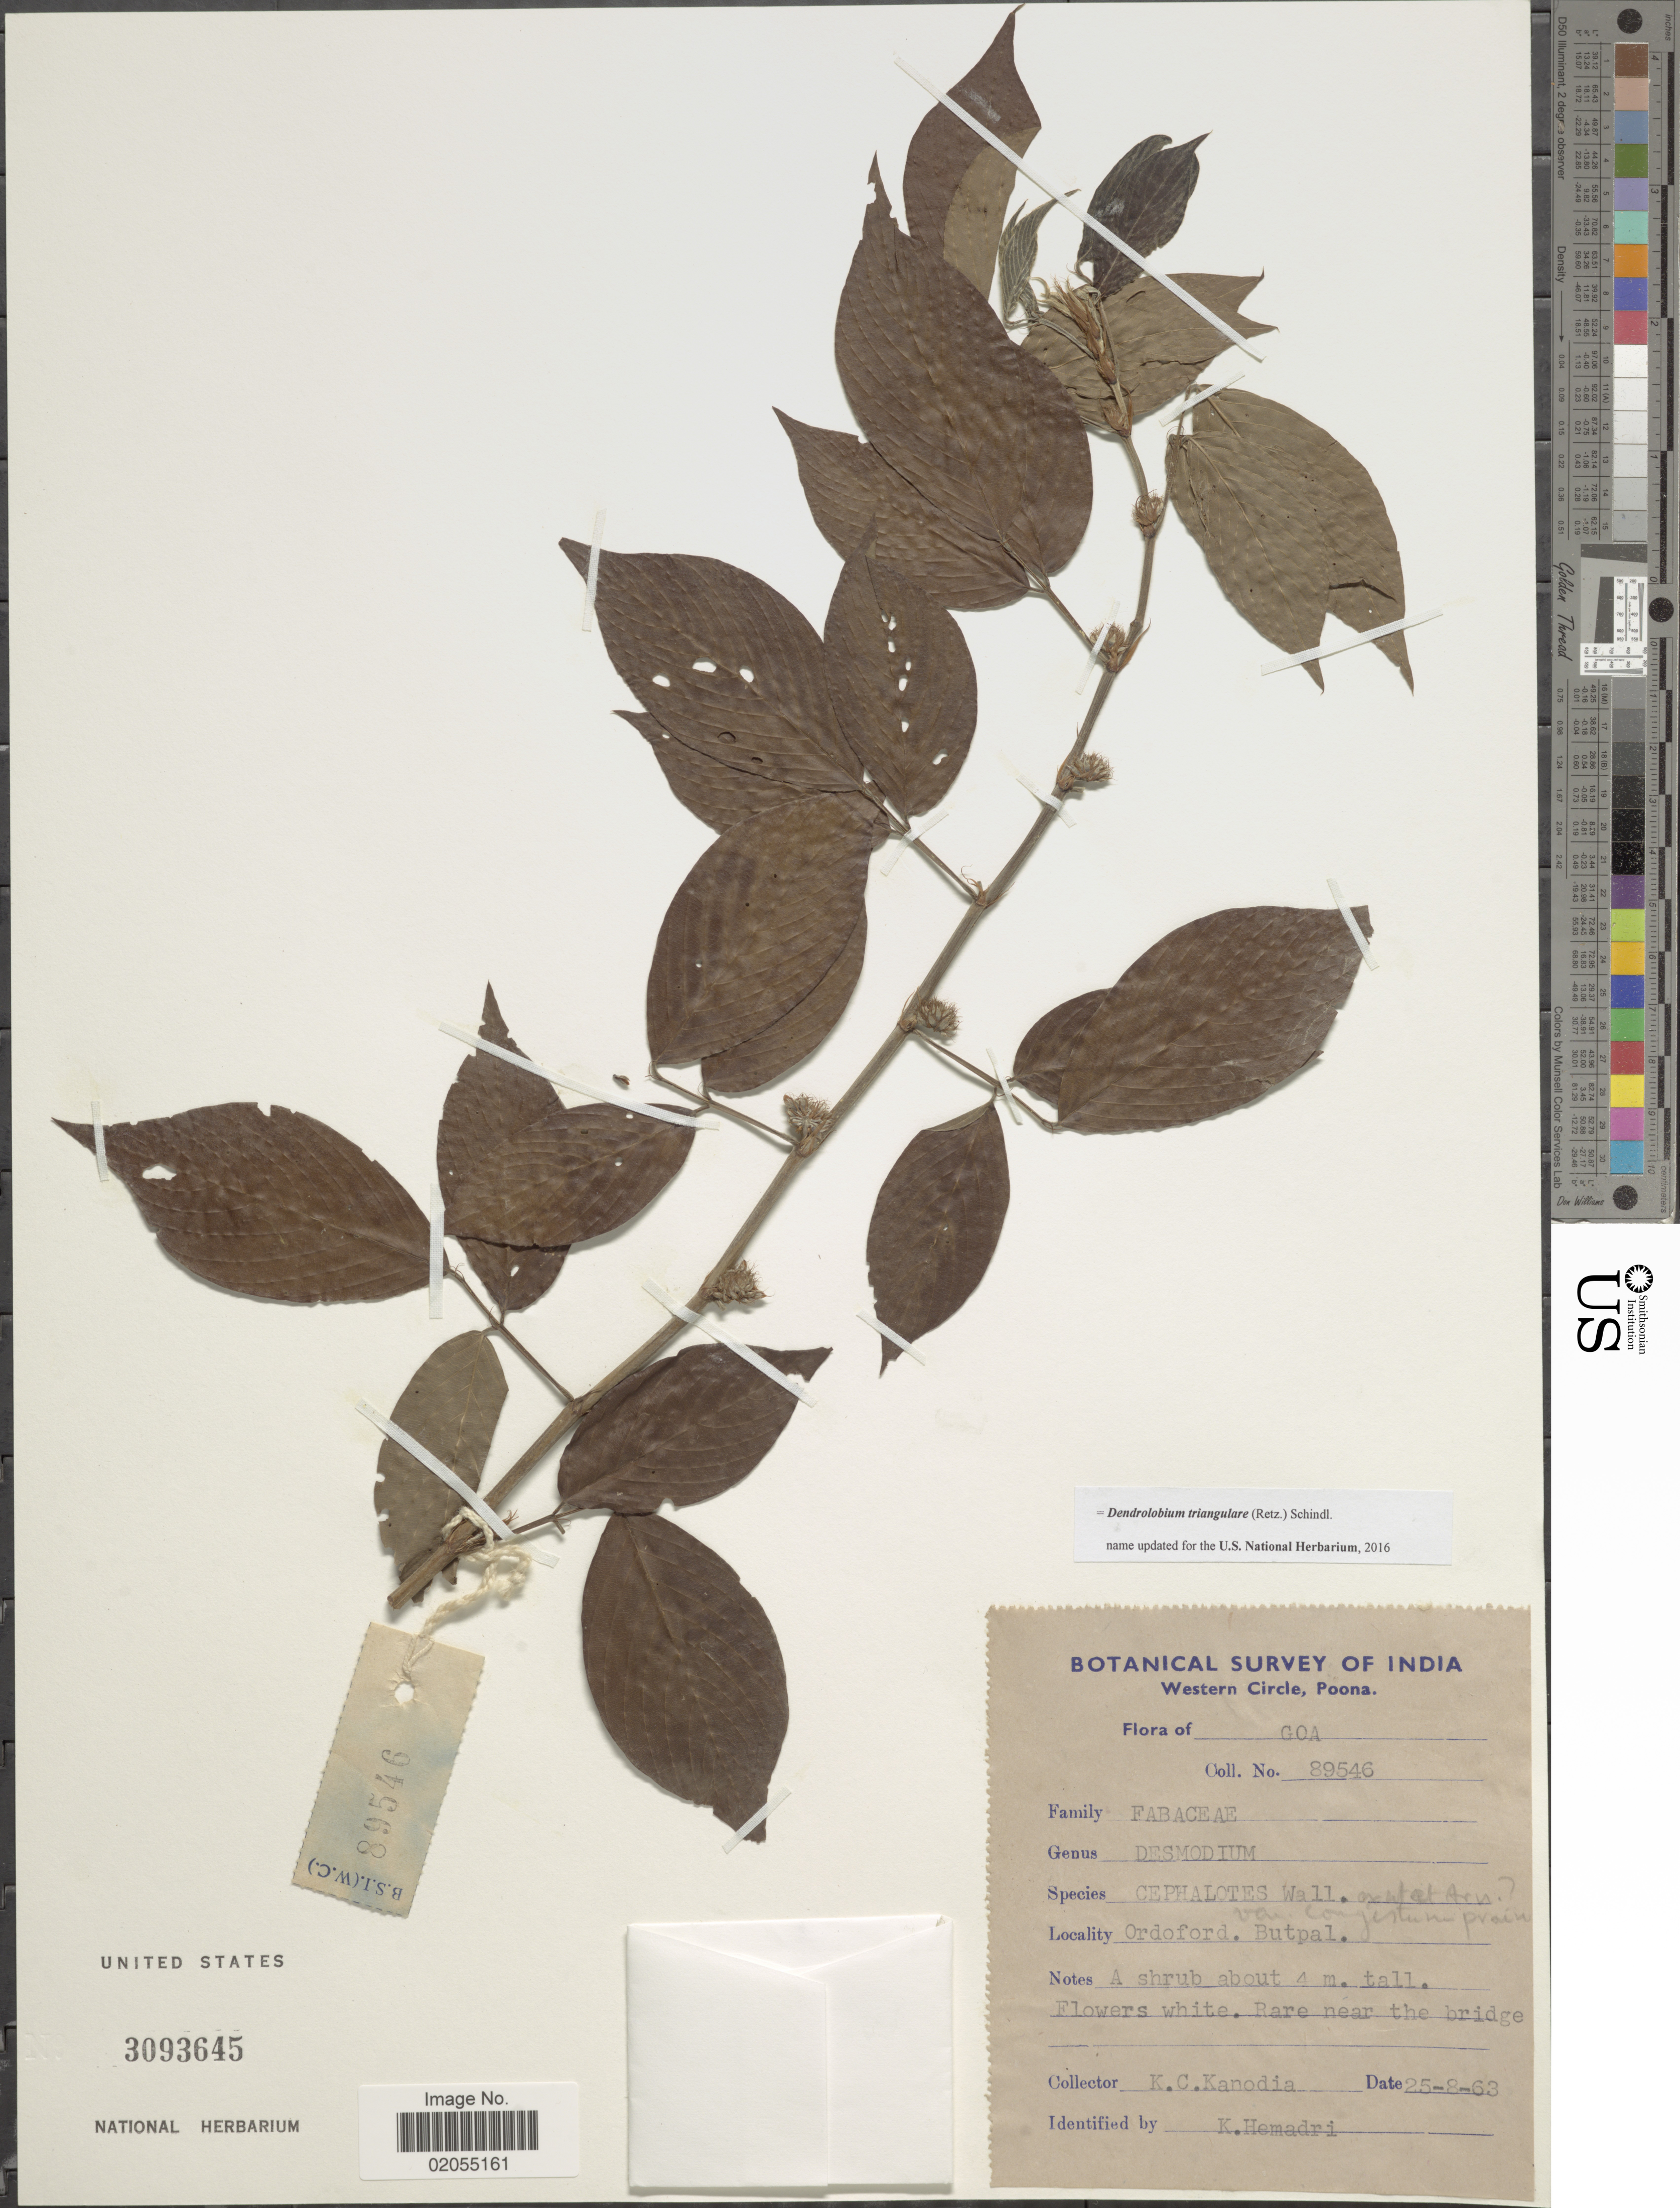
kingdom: Plantae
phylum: Tracheophyta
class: Magnoliopsida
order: Fabales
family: Fabaceae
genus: Dendrolobium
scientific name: Dendrolobium triangulare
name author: (Retz.) Schindl.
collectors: K. Kanodia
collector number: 89546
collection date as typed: Transcribed d/m/y: 25/8/63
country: India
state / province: Goa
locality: Ordoford. Butpal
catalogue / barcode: US 3093645